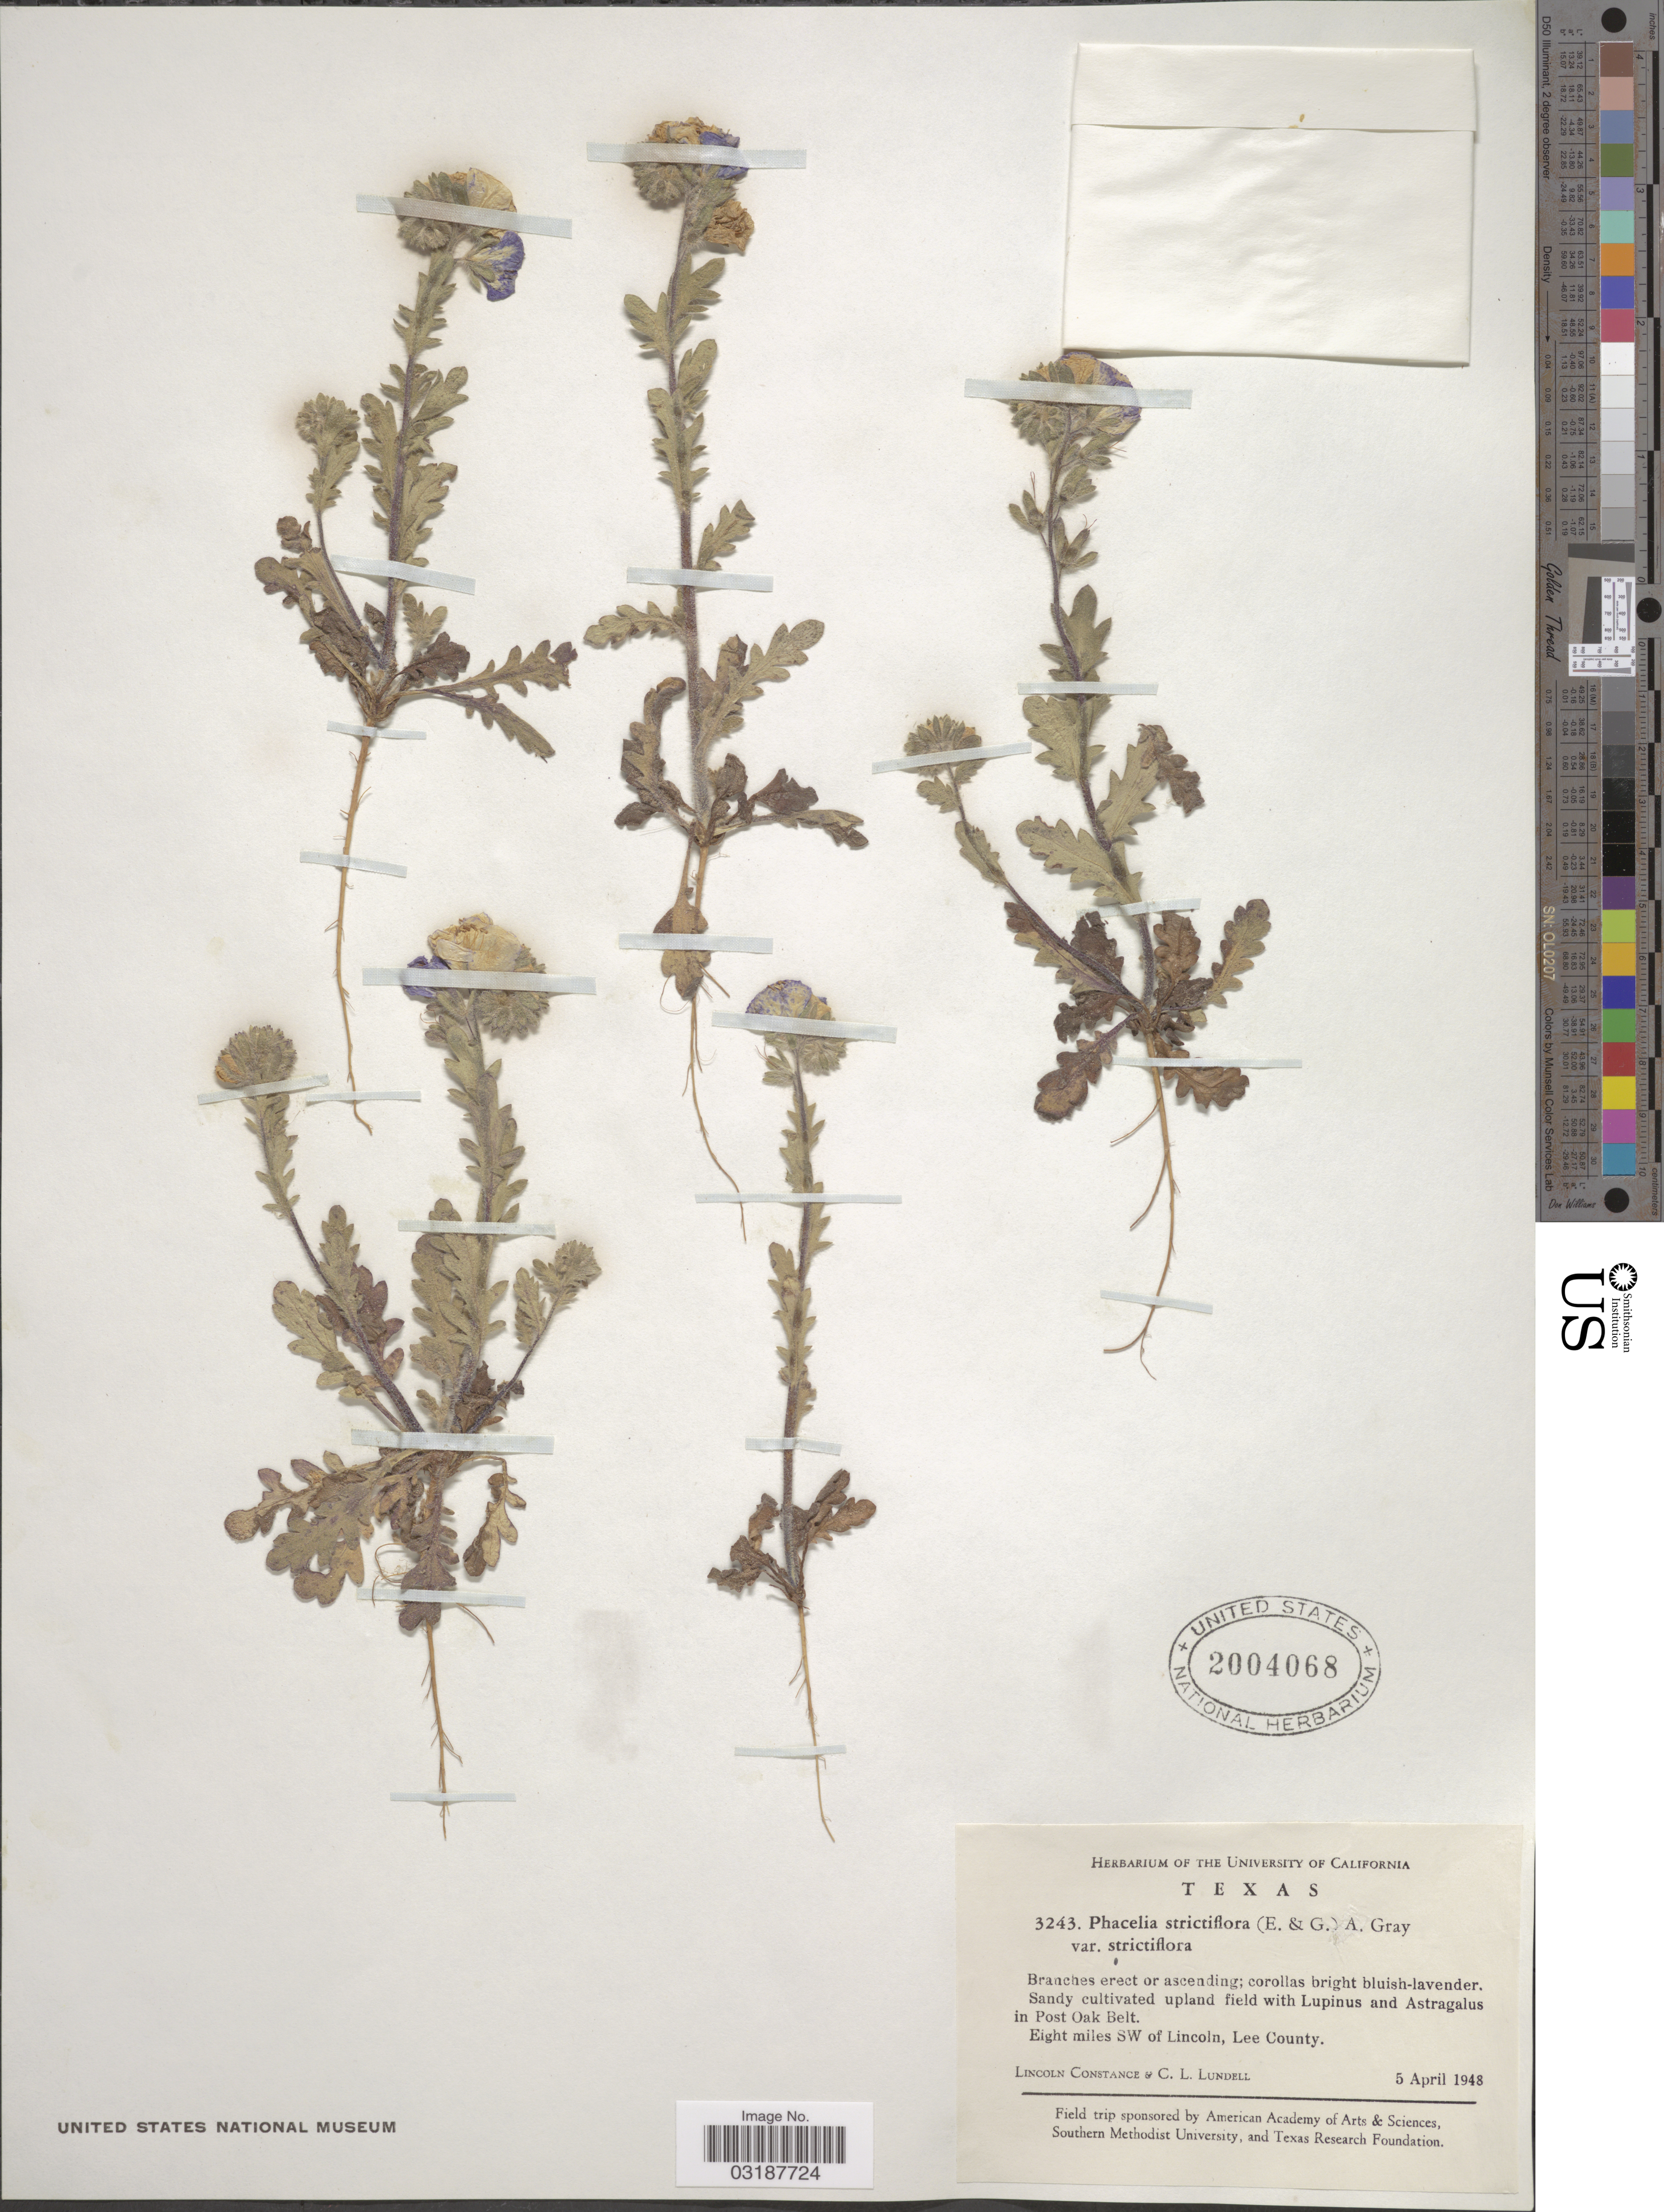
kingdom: Plantae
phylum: Tracheophyta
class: Magnoliopsida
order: Boraginales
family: Hydrophyllaceae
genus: Phacelia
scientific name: Phacelia strictiflora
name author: (Engelm. & A. Gray) A. Gray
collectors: L. Constance & C. L. Lundell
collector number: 3243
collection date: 1948-04-05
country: United States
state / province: Texas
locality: Eight miles SW of Lincoln, Lee County.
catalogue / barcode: US 2004068